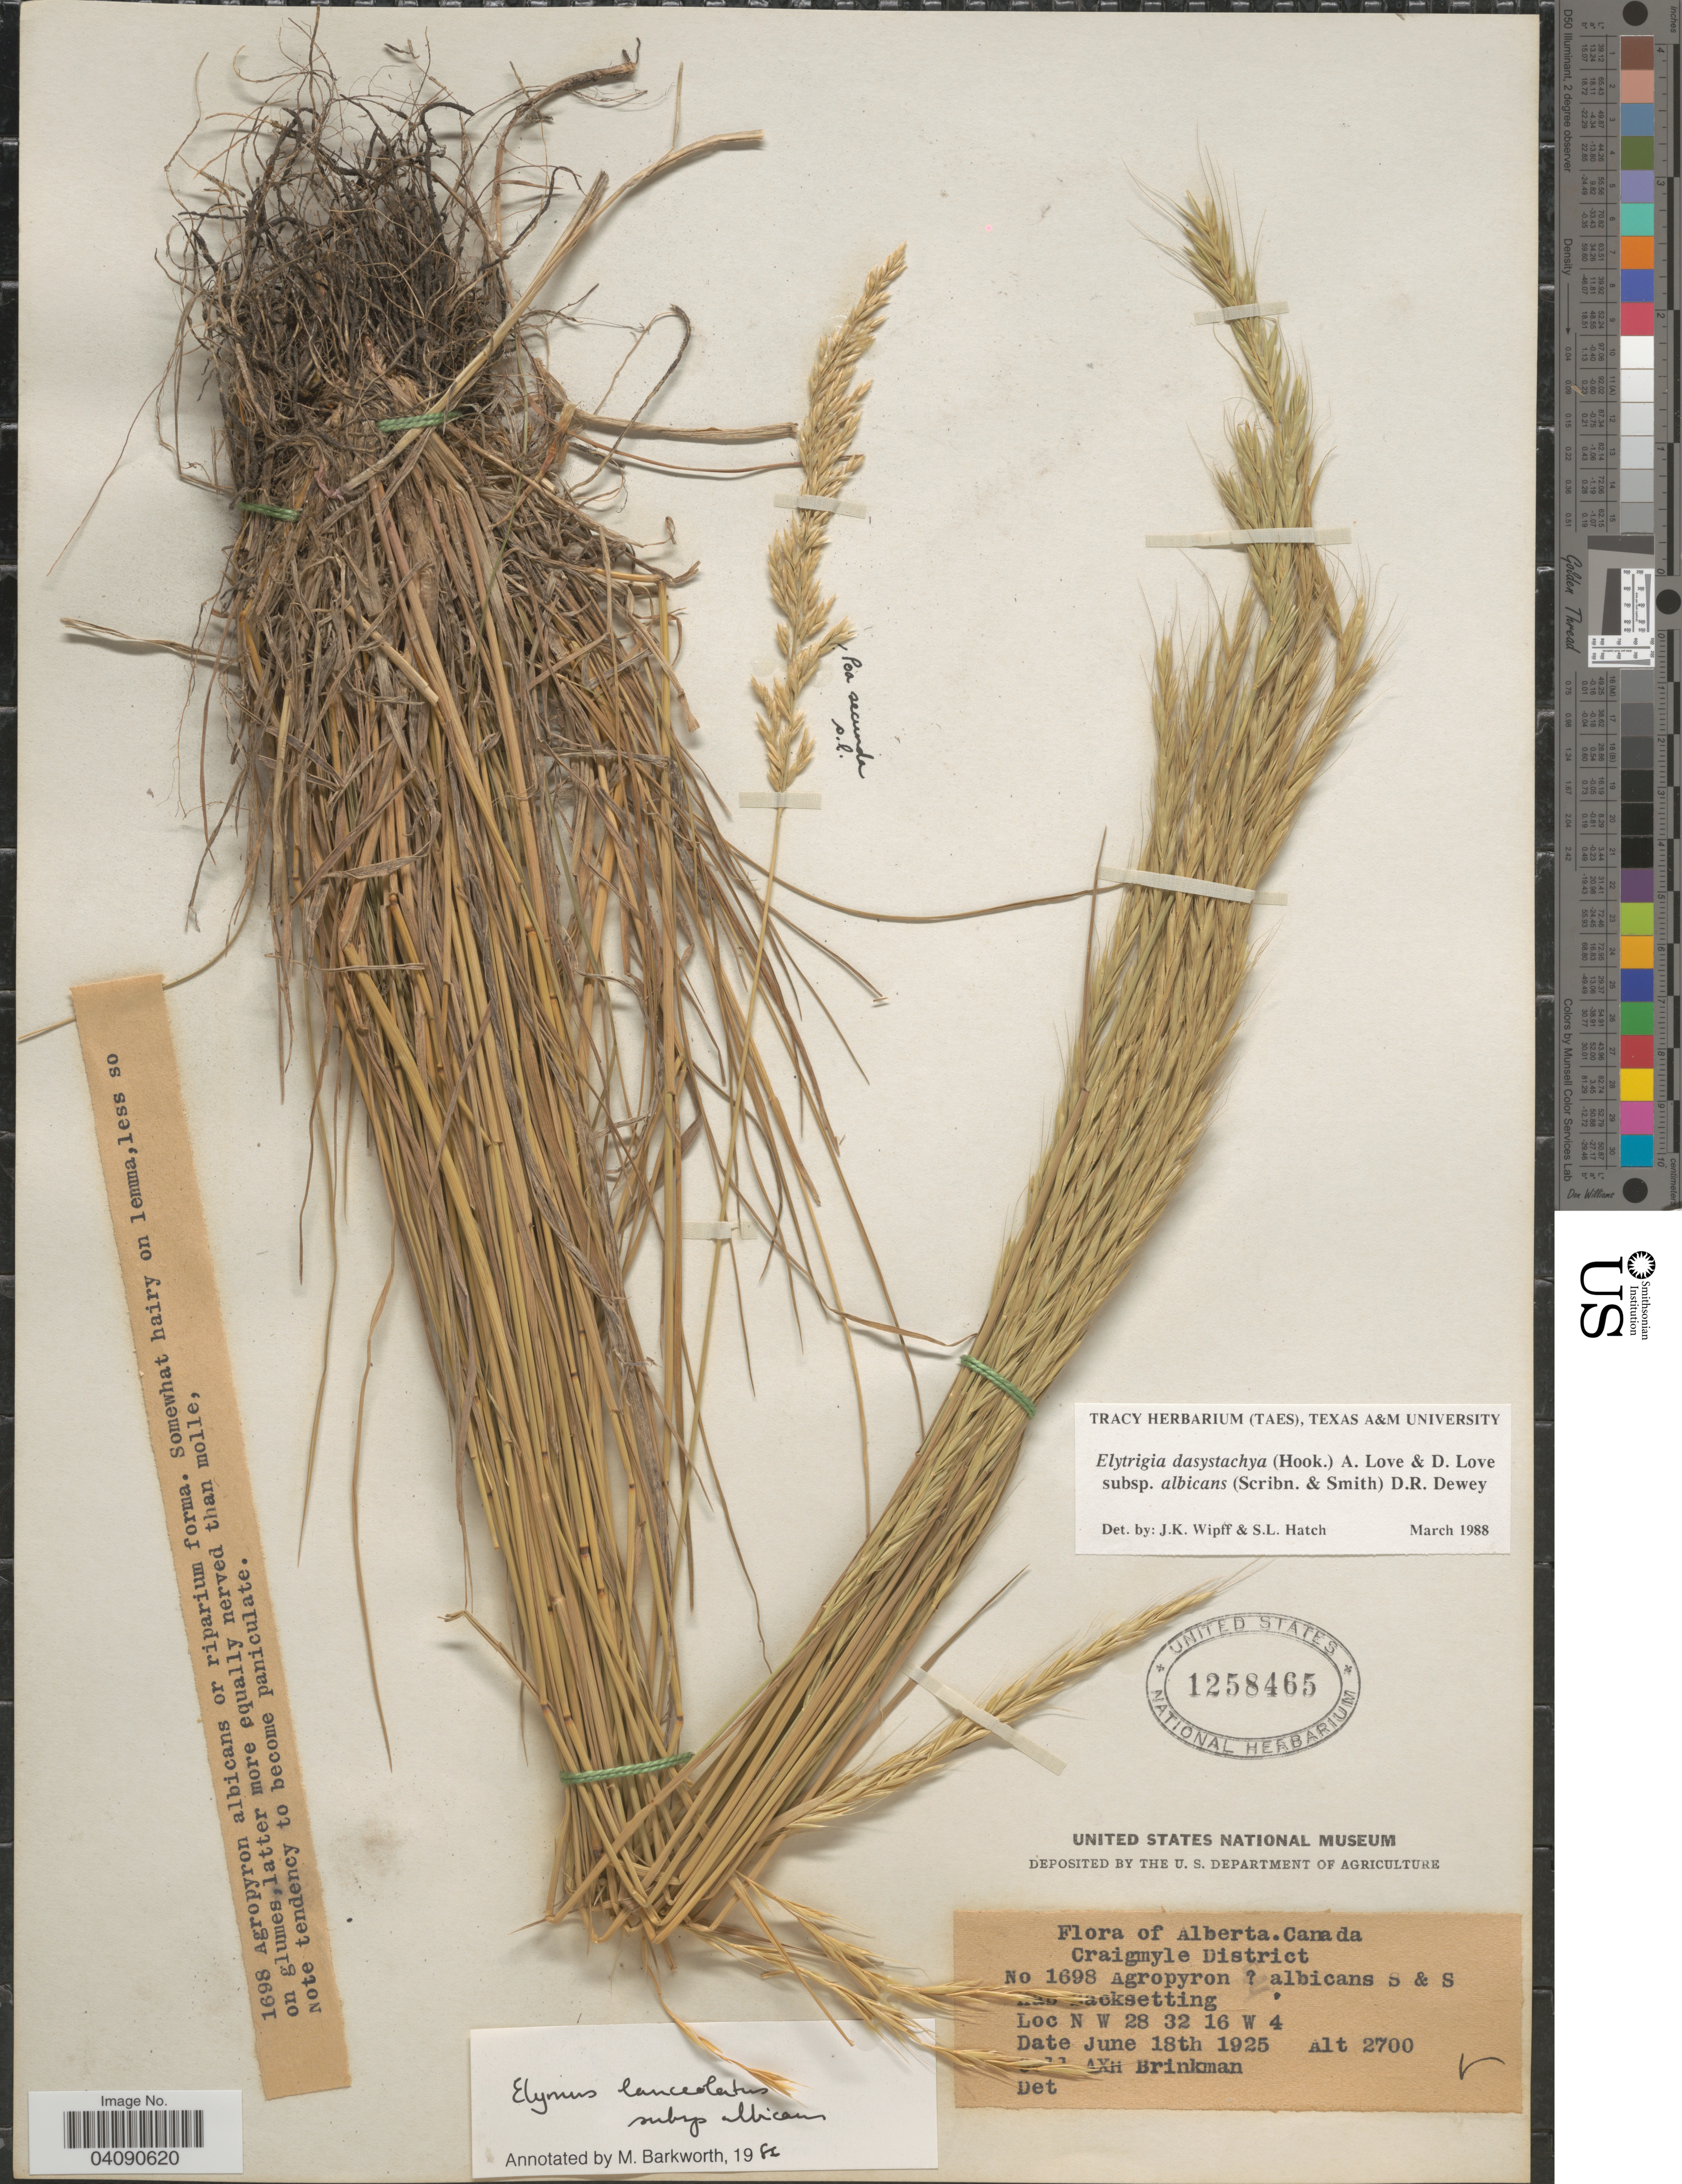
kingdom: Plantae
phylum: Tracheophyta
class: Liliopsida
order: Poales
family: Poaceae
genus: Elymus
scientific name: Elymus albicans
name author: (Scribn. & J.G. Sm.) Á. Löve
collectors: A. Brinkman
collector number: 1698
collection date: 1925-06-18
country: Canada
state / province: Alberta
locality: Craigmyle District. Backsetting. N W 28 32 16 W 4.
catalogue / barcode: US 1258465